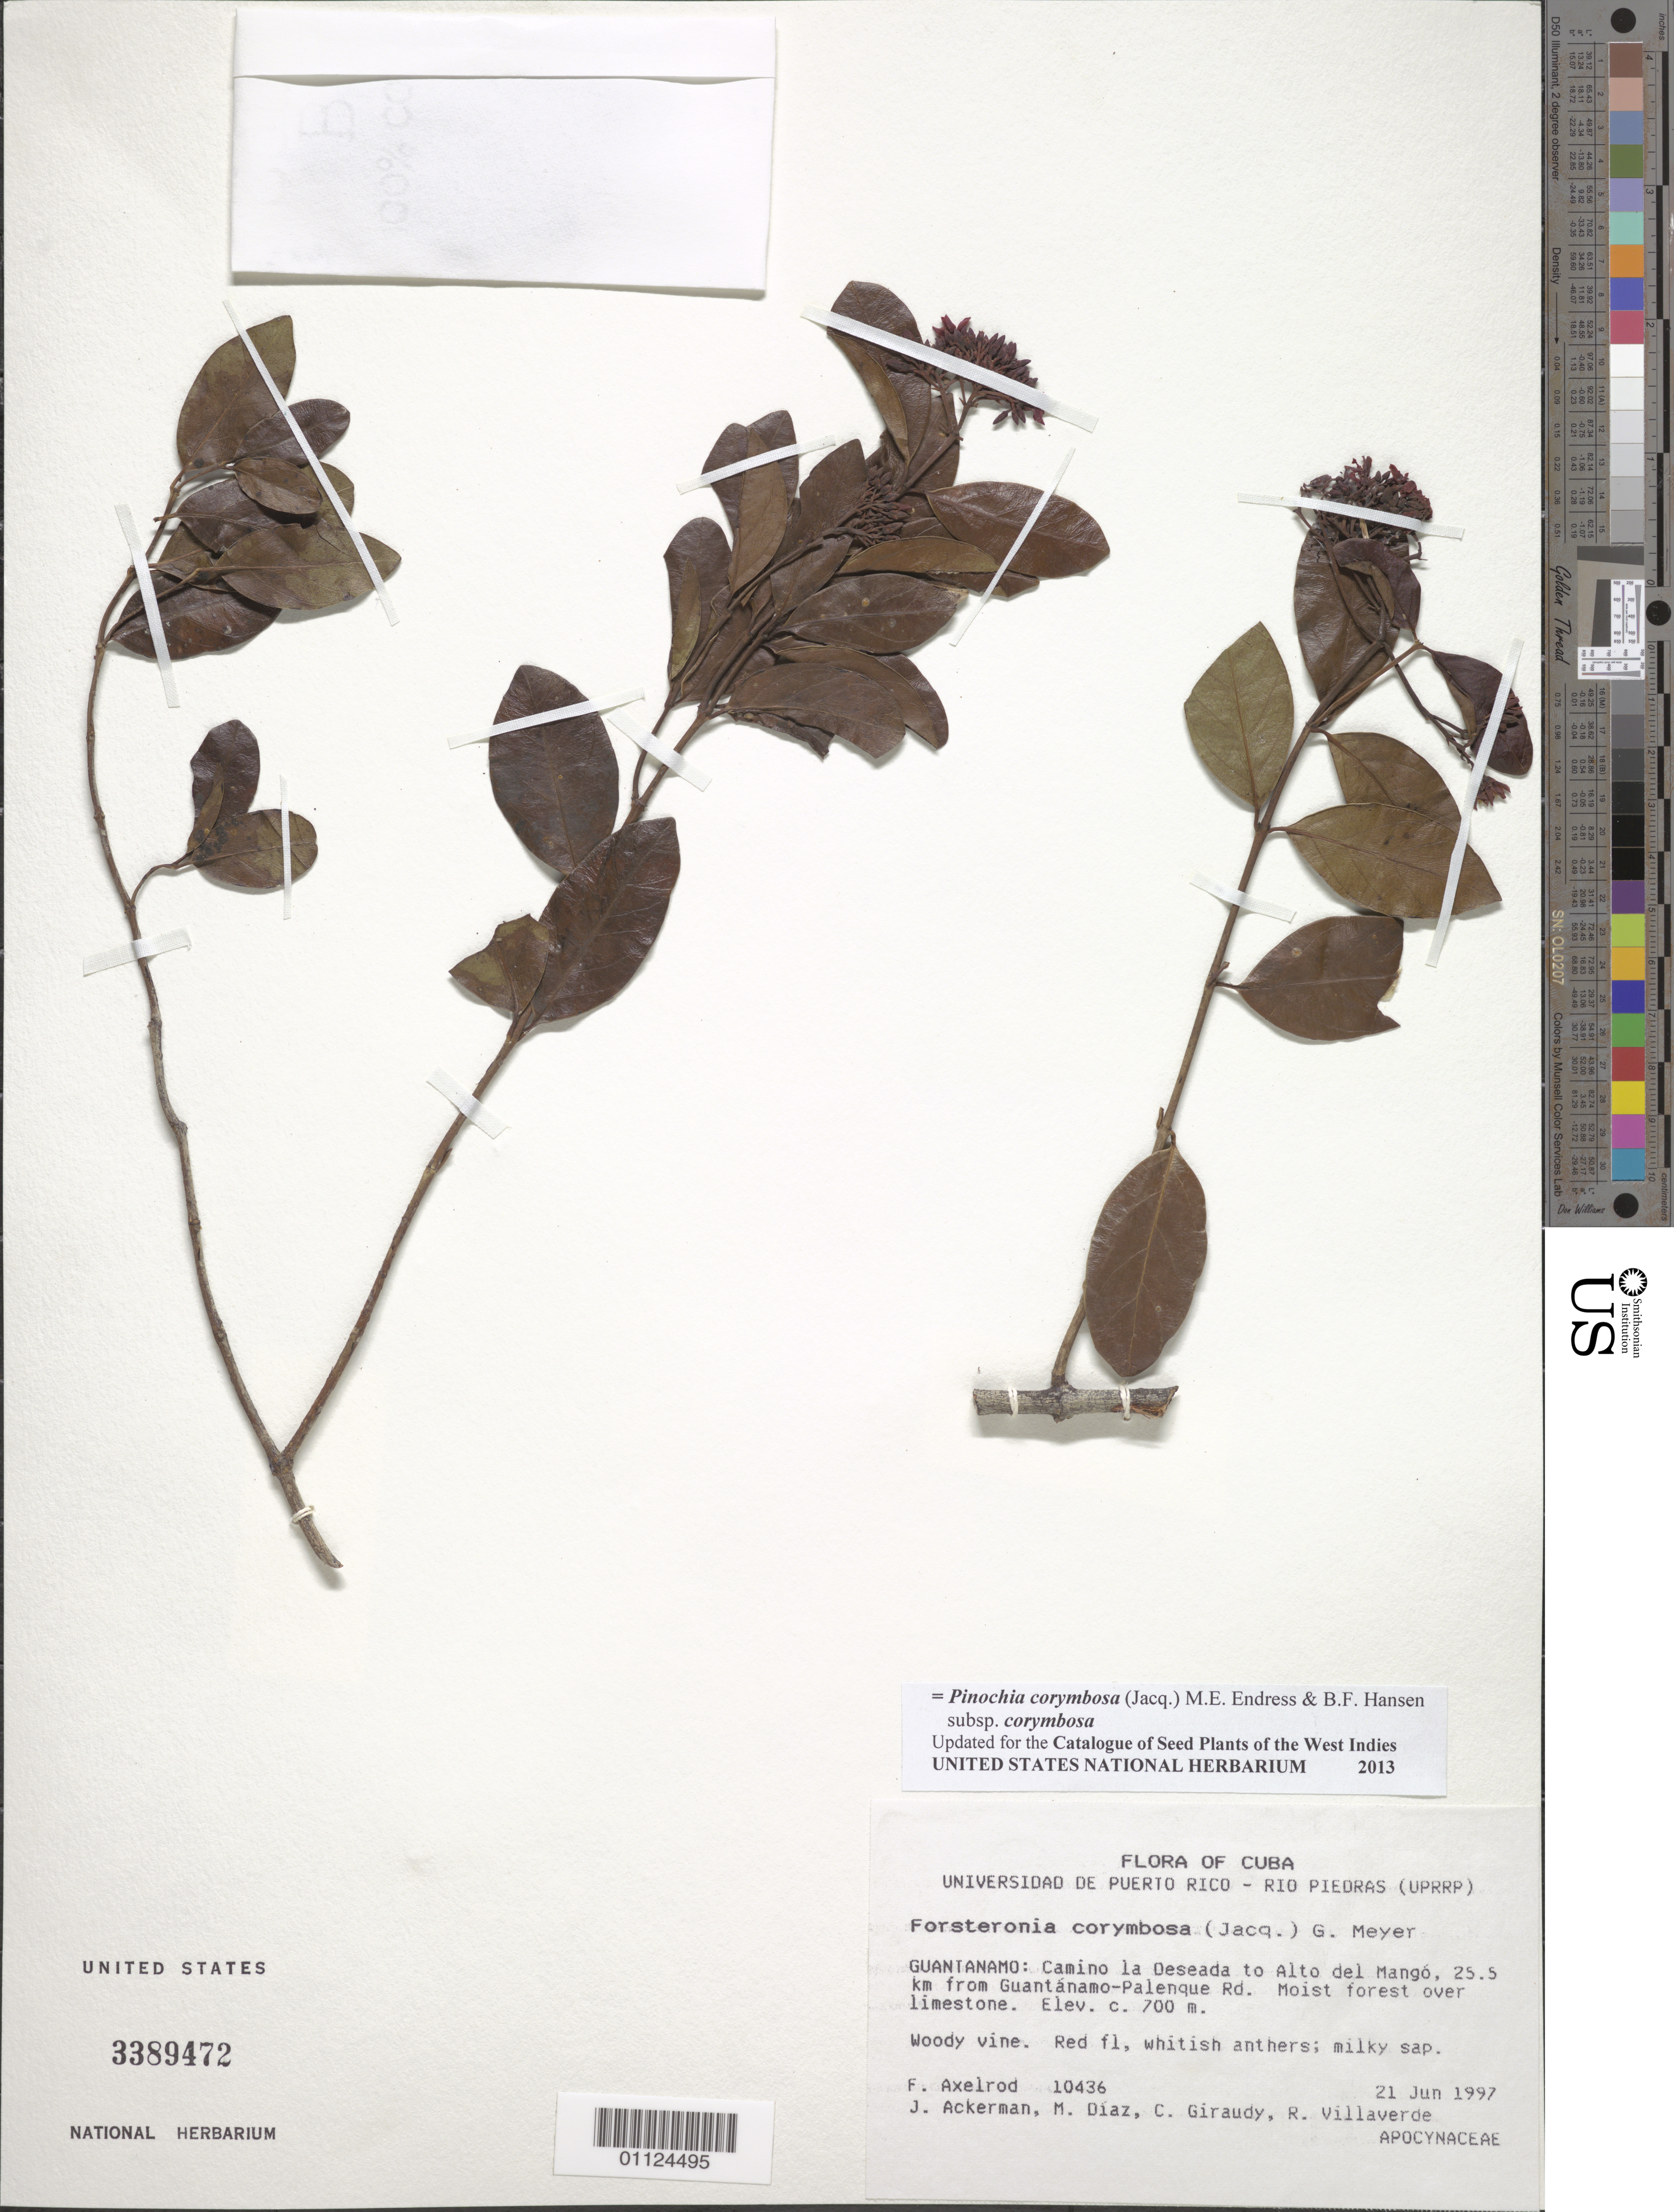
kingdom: Plantae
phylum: Tracheophyta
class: Magnoliopsida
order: Gentianales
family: Apocynaceae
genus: Pinochia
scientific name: Pinochia corymbosa subsp. corymbosa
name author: (Jacq.) M.E. Endress & B.F. Hansen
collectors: F. S. Axelrod, J. D. Ackerman, M. A. Diaz, C. Giraudy & R. Villaverde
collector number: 10436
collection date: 1997-06-21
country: Cuba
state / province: Guantánamo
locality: Camino la Deseada to Alto del Mangó, 25.5 km from Guantánamo-Palenque Road.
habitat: Moist forest over limestone.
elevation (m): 700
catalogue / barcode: US 3389472